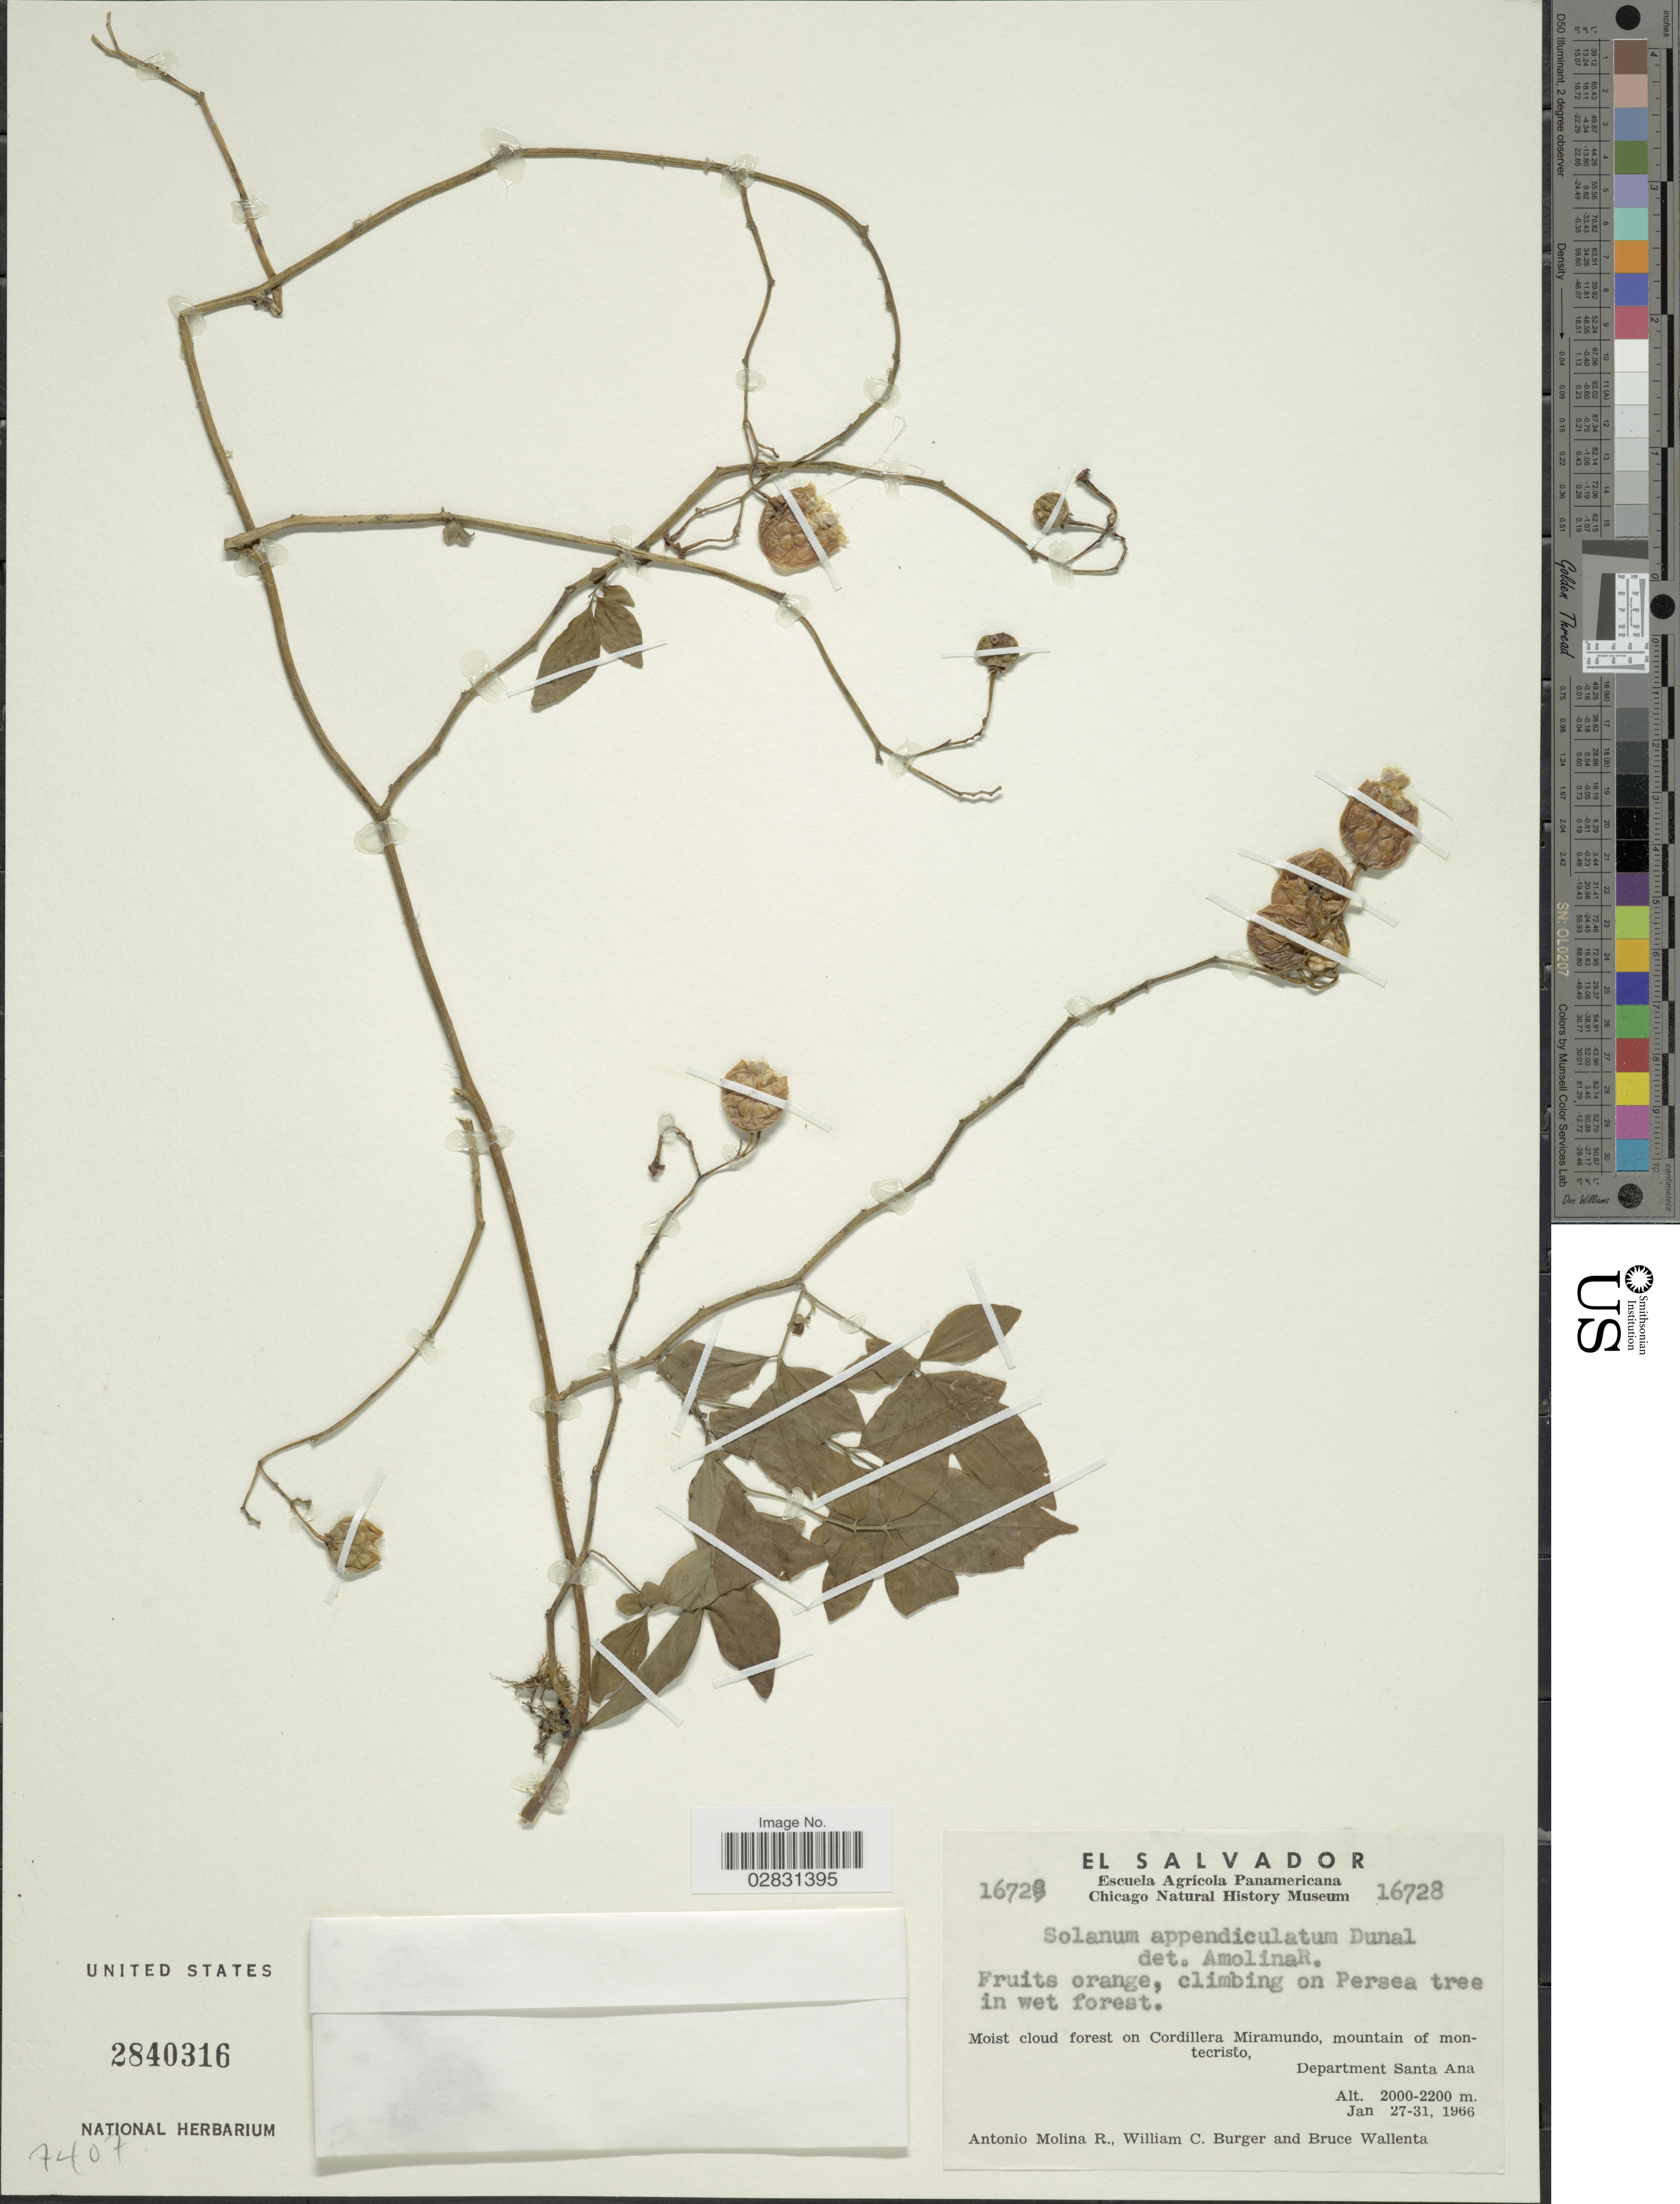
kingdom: Plantae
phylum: Tracheophyta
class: Magnoliopsida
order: Solanales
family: Solanaceae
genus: Solanum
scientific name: Solanum appendiculatum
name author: Humb. & Bonpl. ex Dunal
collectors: A. Molina R., W. Burger & B. Wallenta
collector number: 16728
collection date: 1966-01-27/1966-01-31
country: El Salvador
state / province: Santa Ana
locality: Moist cloud forest on Cordillera Miramundo, mountain of montecristo, Department Santa Ana.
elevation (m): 2000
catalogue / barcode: US 2840316